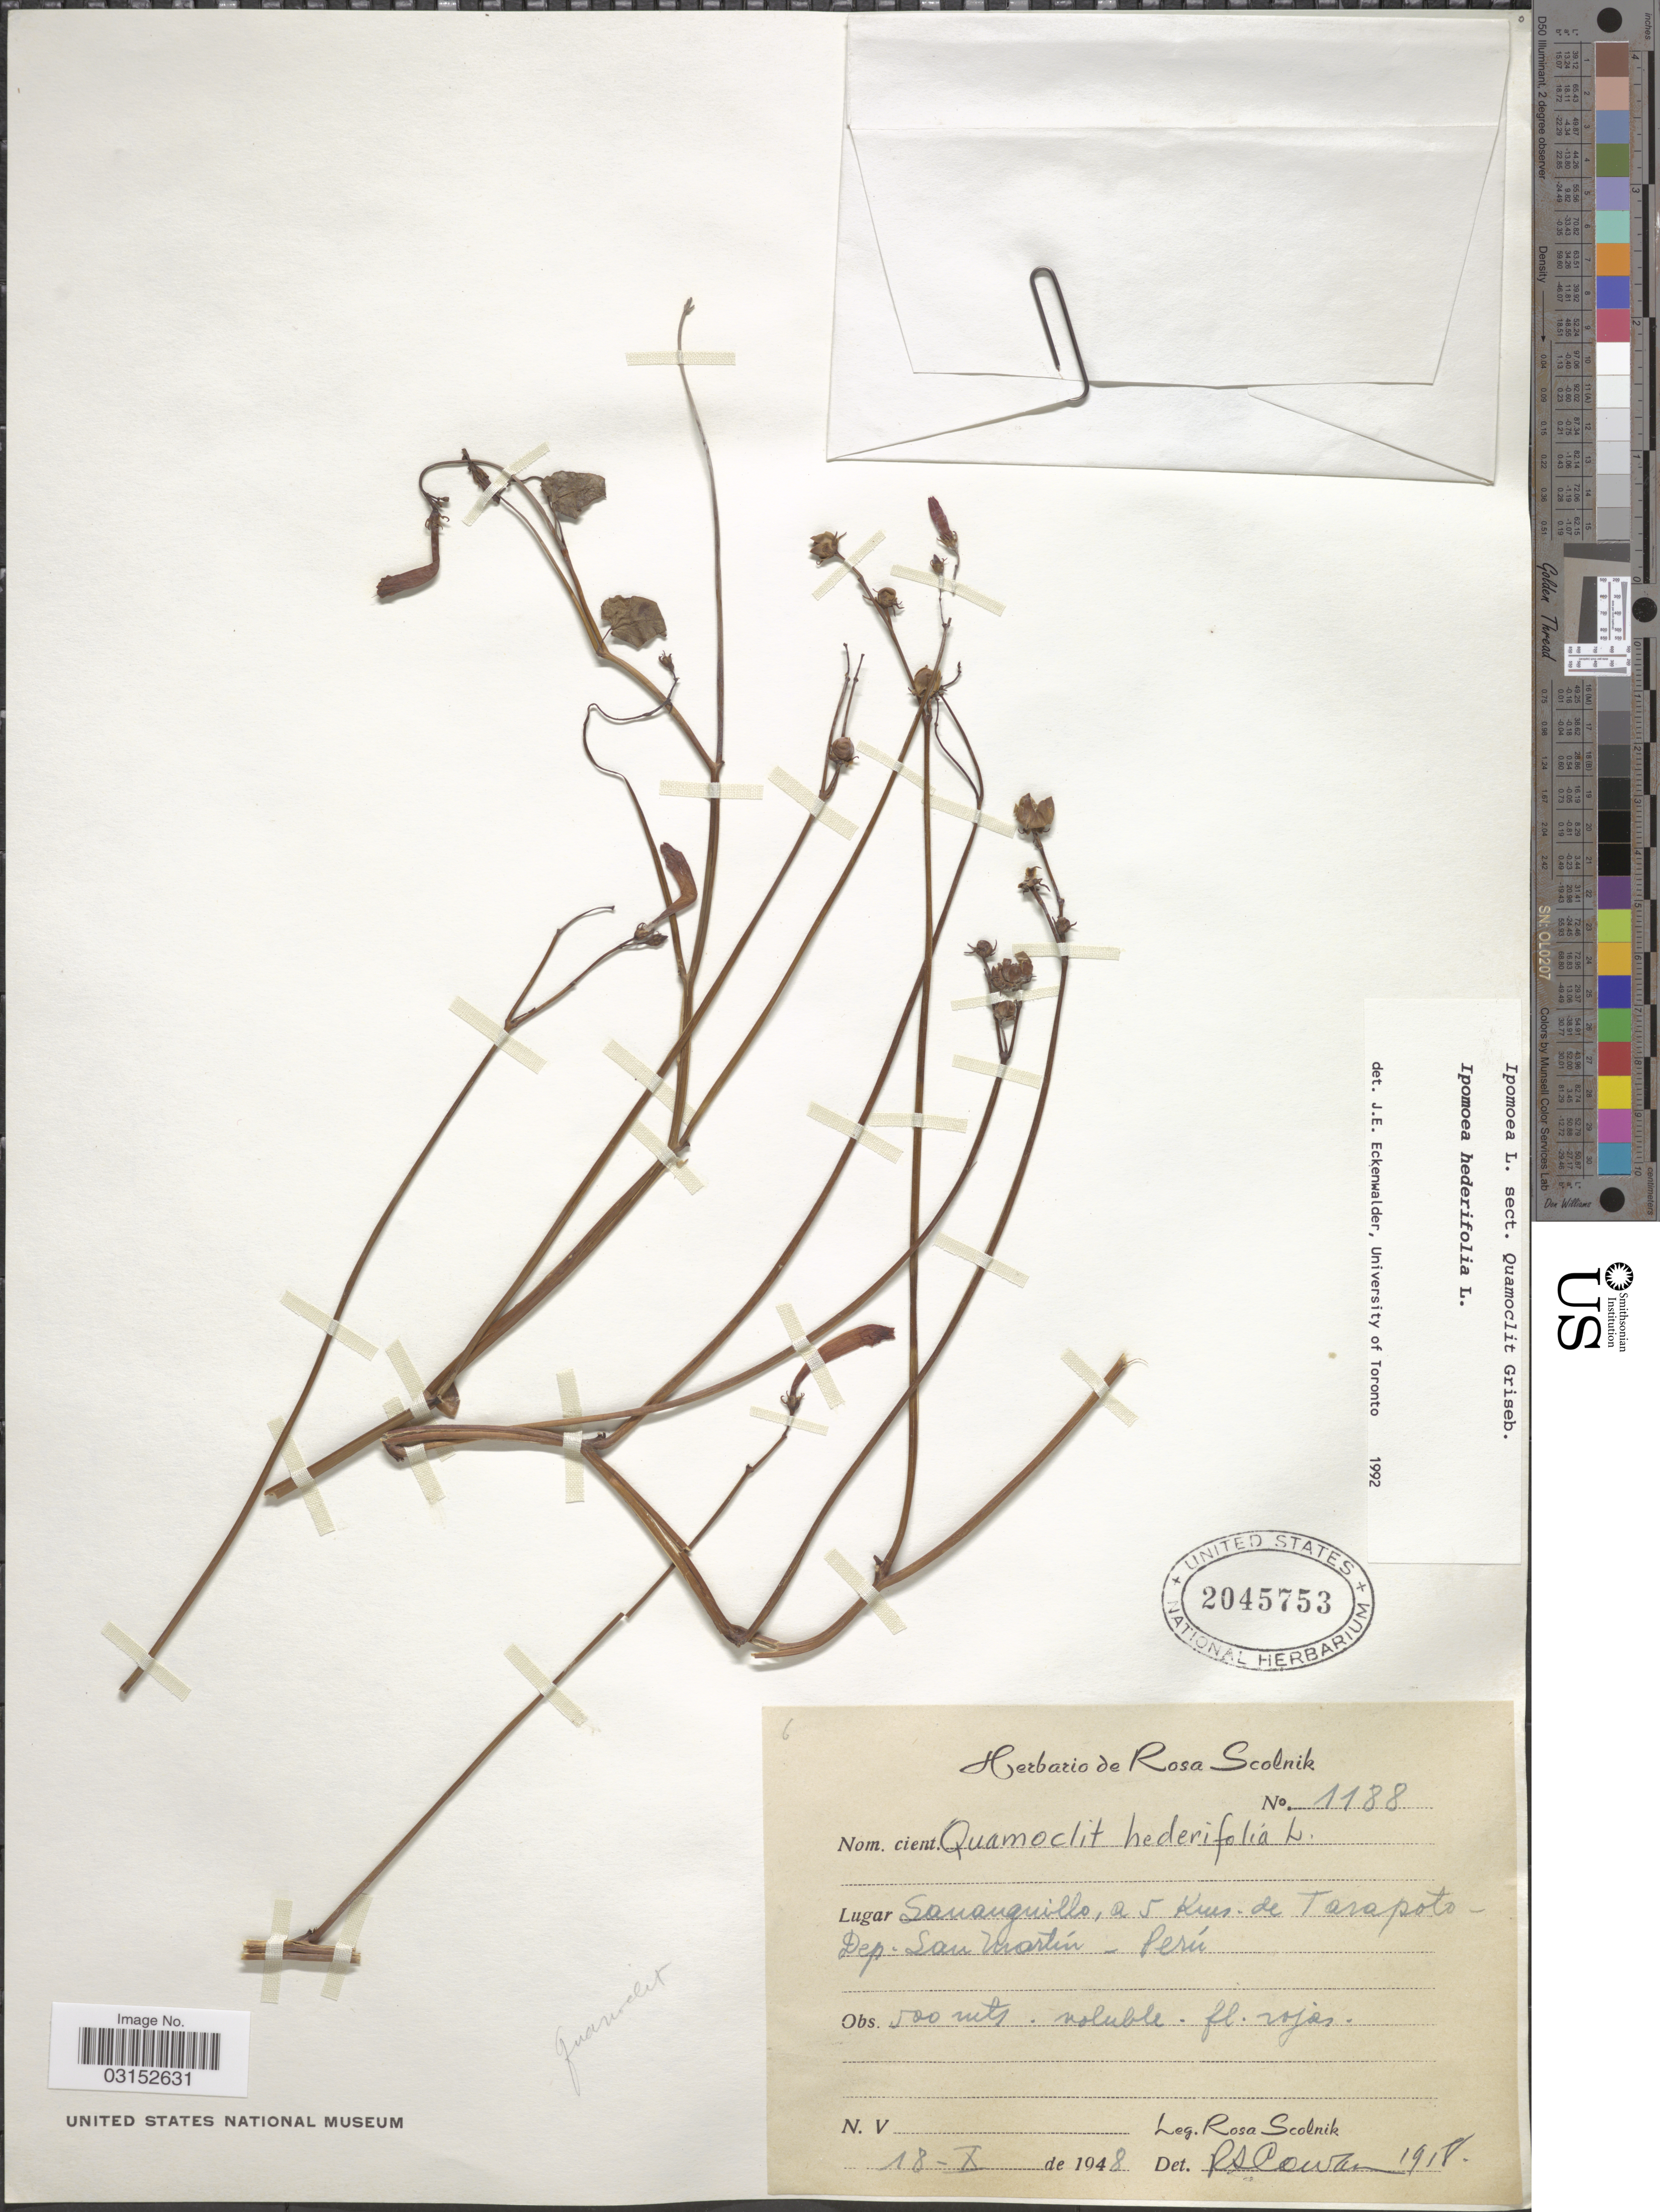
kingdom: Plantae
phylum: Tracheophyta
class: Magnoliopsida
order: Solanales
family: Convolvulaceae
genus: Ipomoea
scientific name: Ipomoea hederifolia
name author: L.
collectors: R. Scolnik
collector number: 1188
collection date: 1948-10-18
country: Peru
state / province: San Martín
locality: Sanaguillo, a 5 Kms. de Tarapoto-Dep. San Martín.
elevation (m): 500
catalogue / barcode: US 2045753